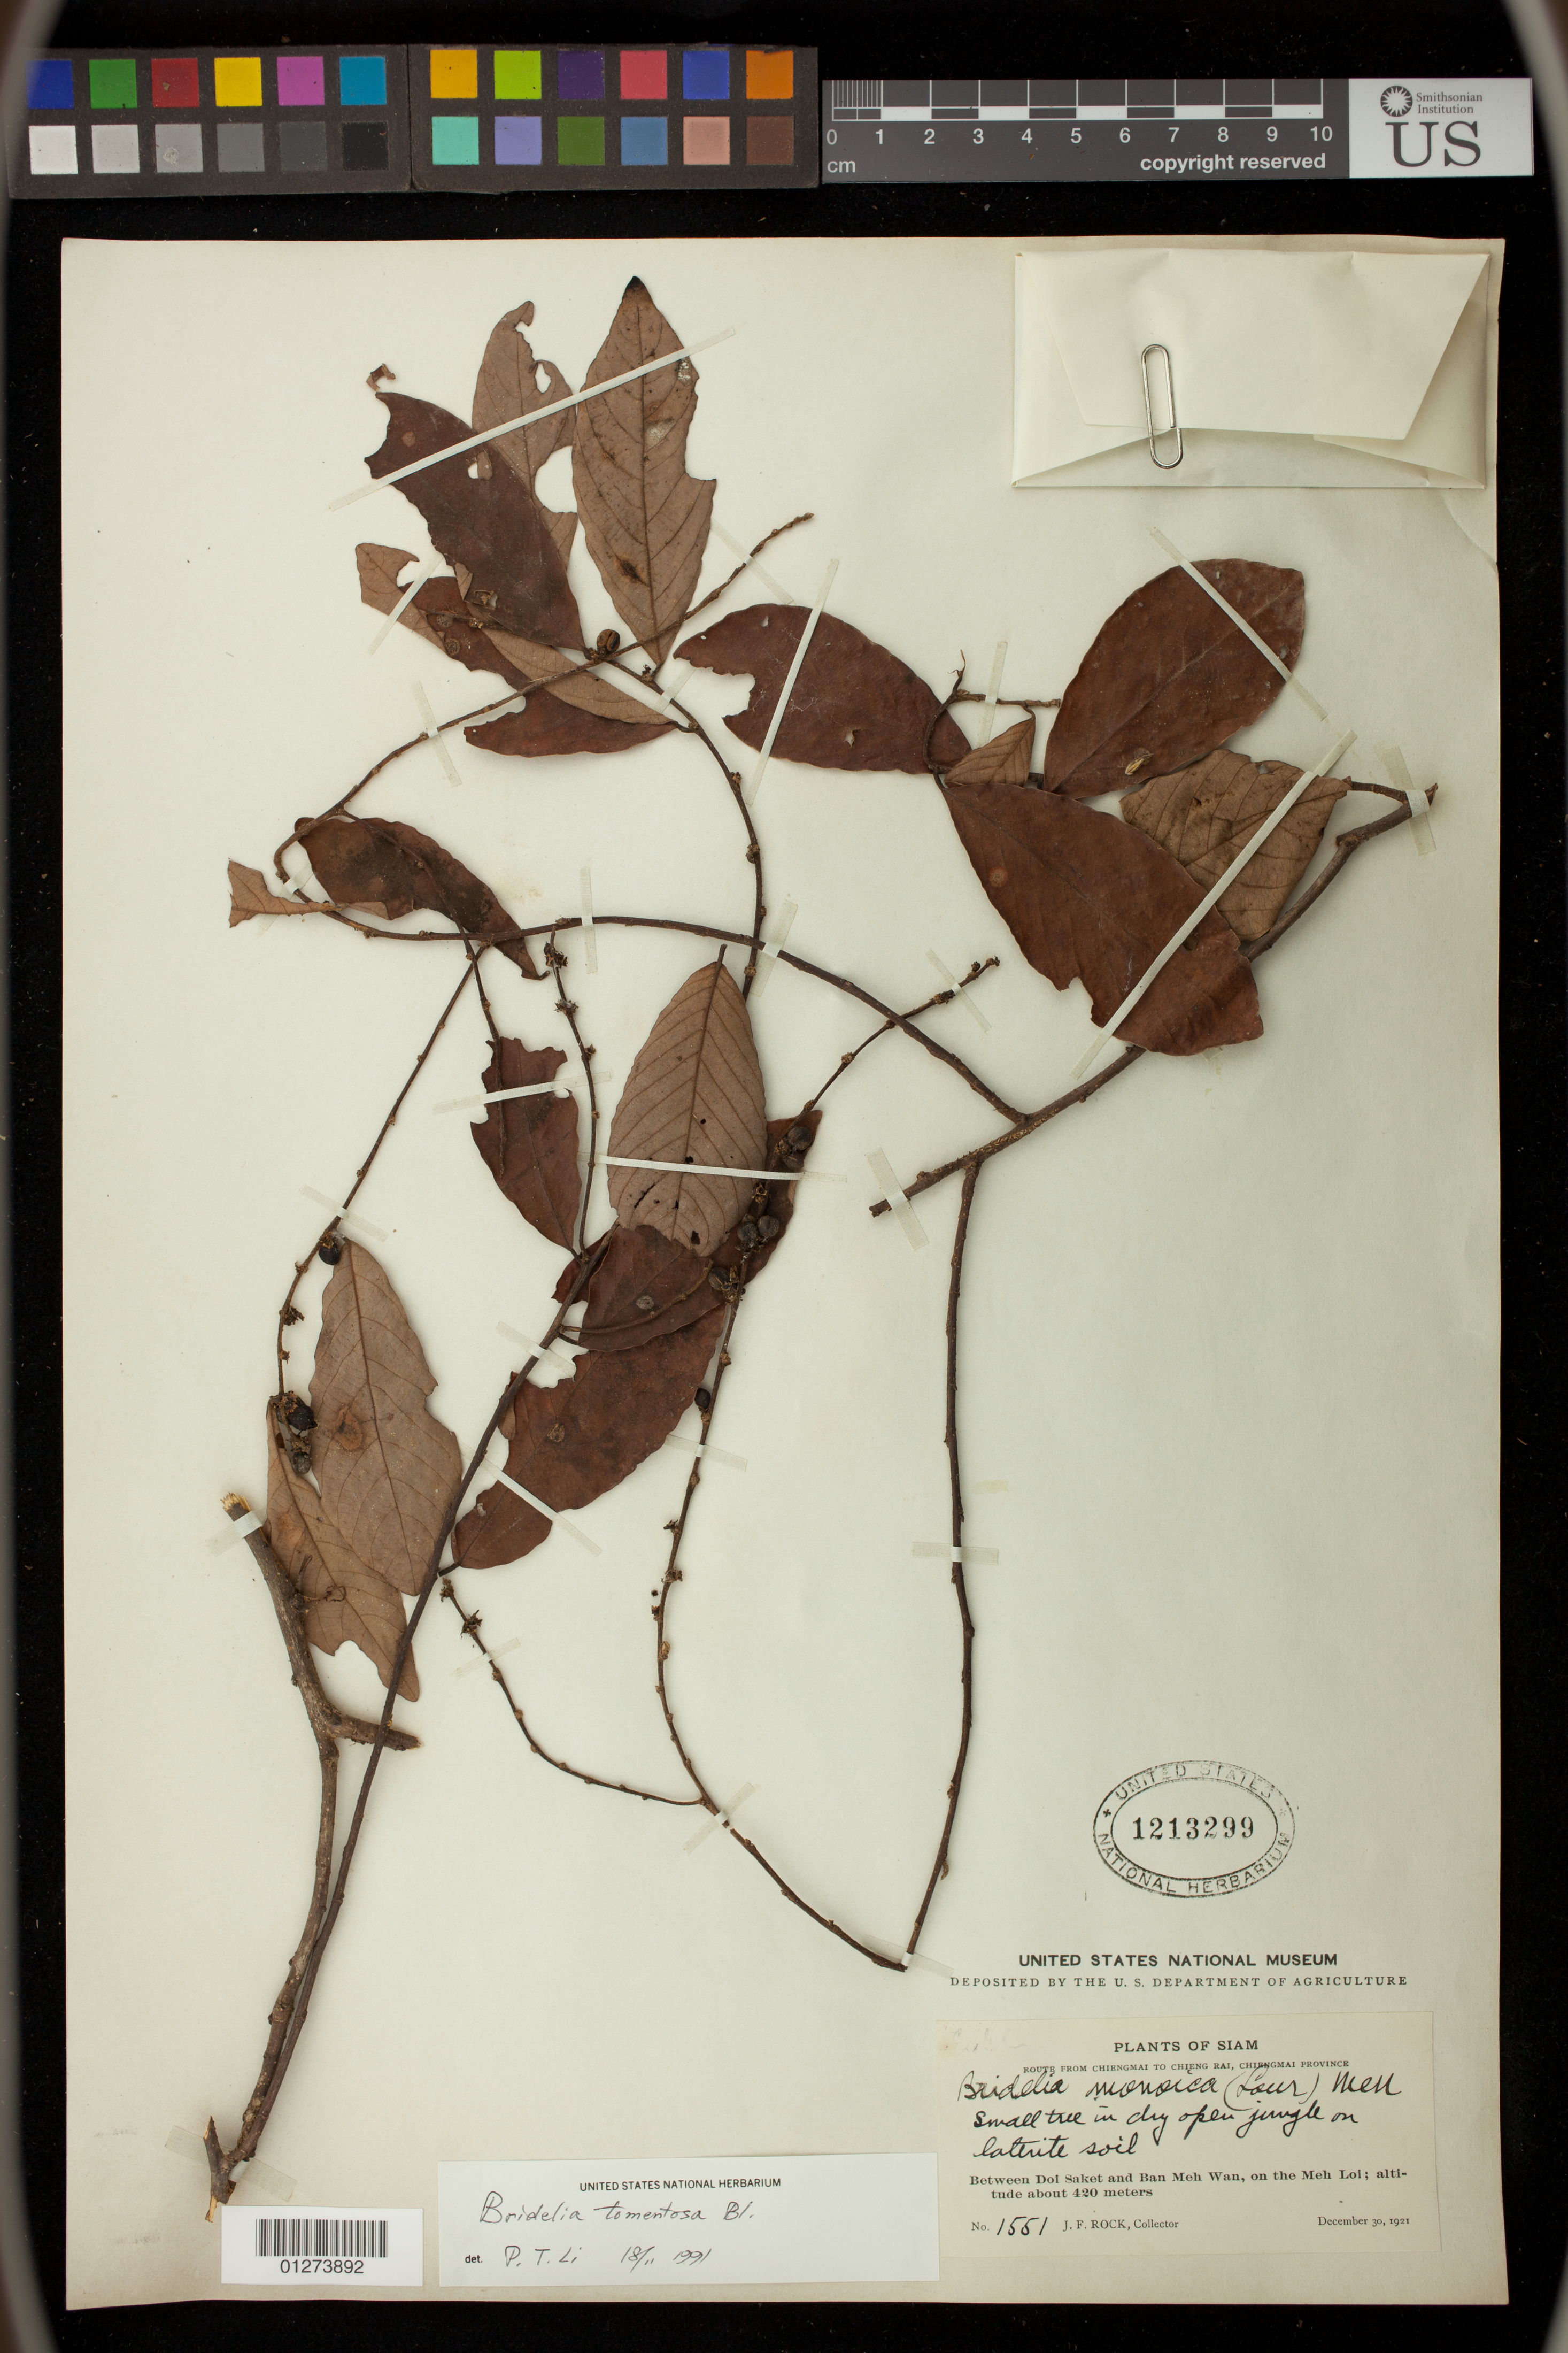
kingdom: Plantae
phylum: Tracheophyta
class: Magnoliopsida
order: Malpighiales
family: Phyllanthaceae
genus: Bridelia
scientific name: Bridelia tomentosa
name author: Blume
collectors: J. F. Rock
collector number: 1551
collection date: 1921-12-30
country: Thailand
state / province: Chiang Mai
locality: Between Doi Saket and Ban Meh Wan, on the Meh Loi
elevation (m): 420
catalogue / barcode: US 1213299